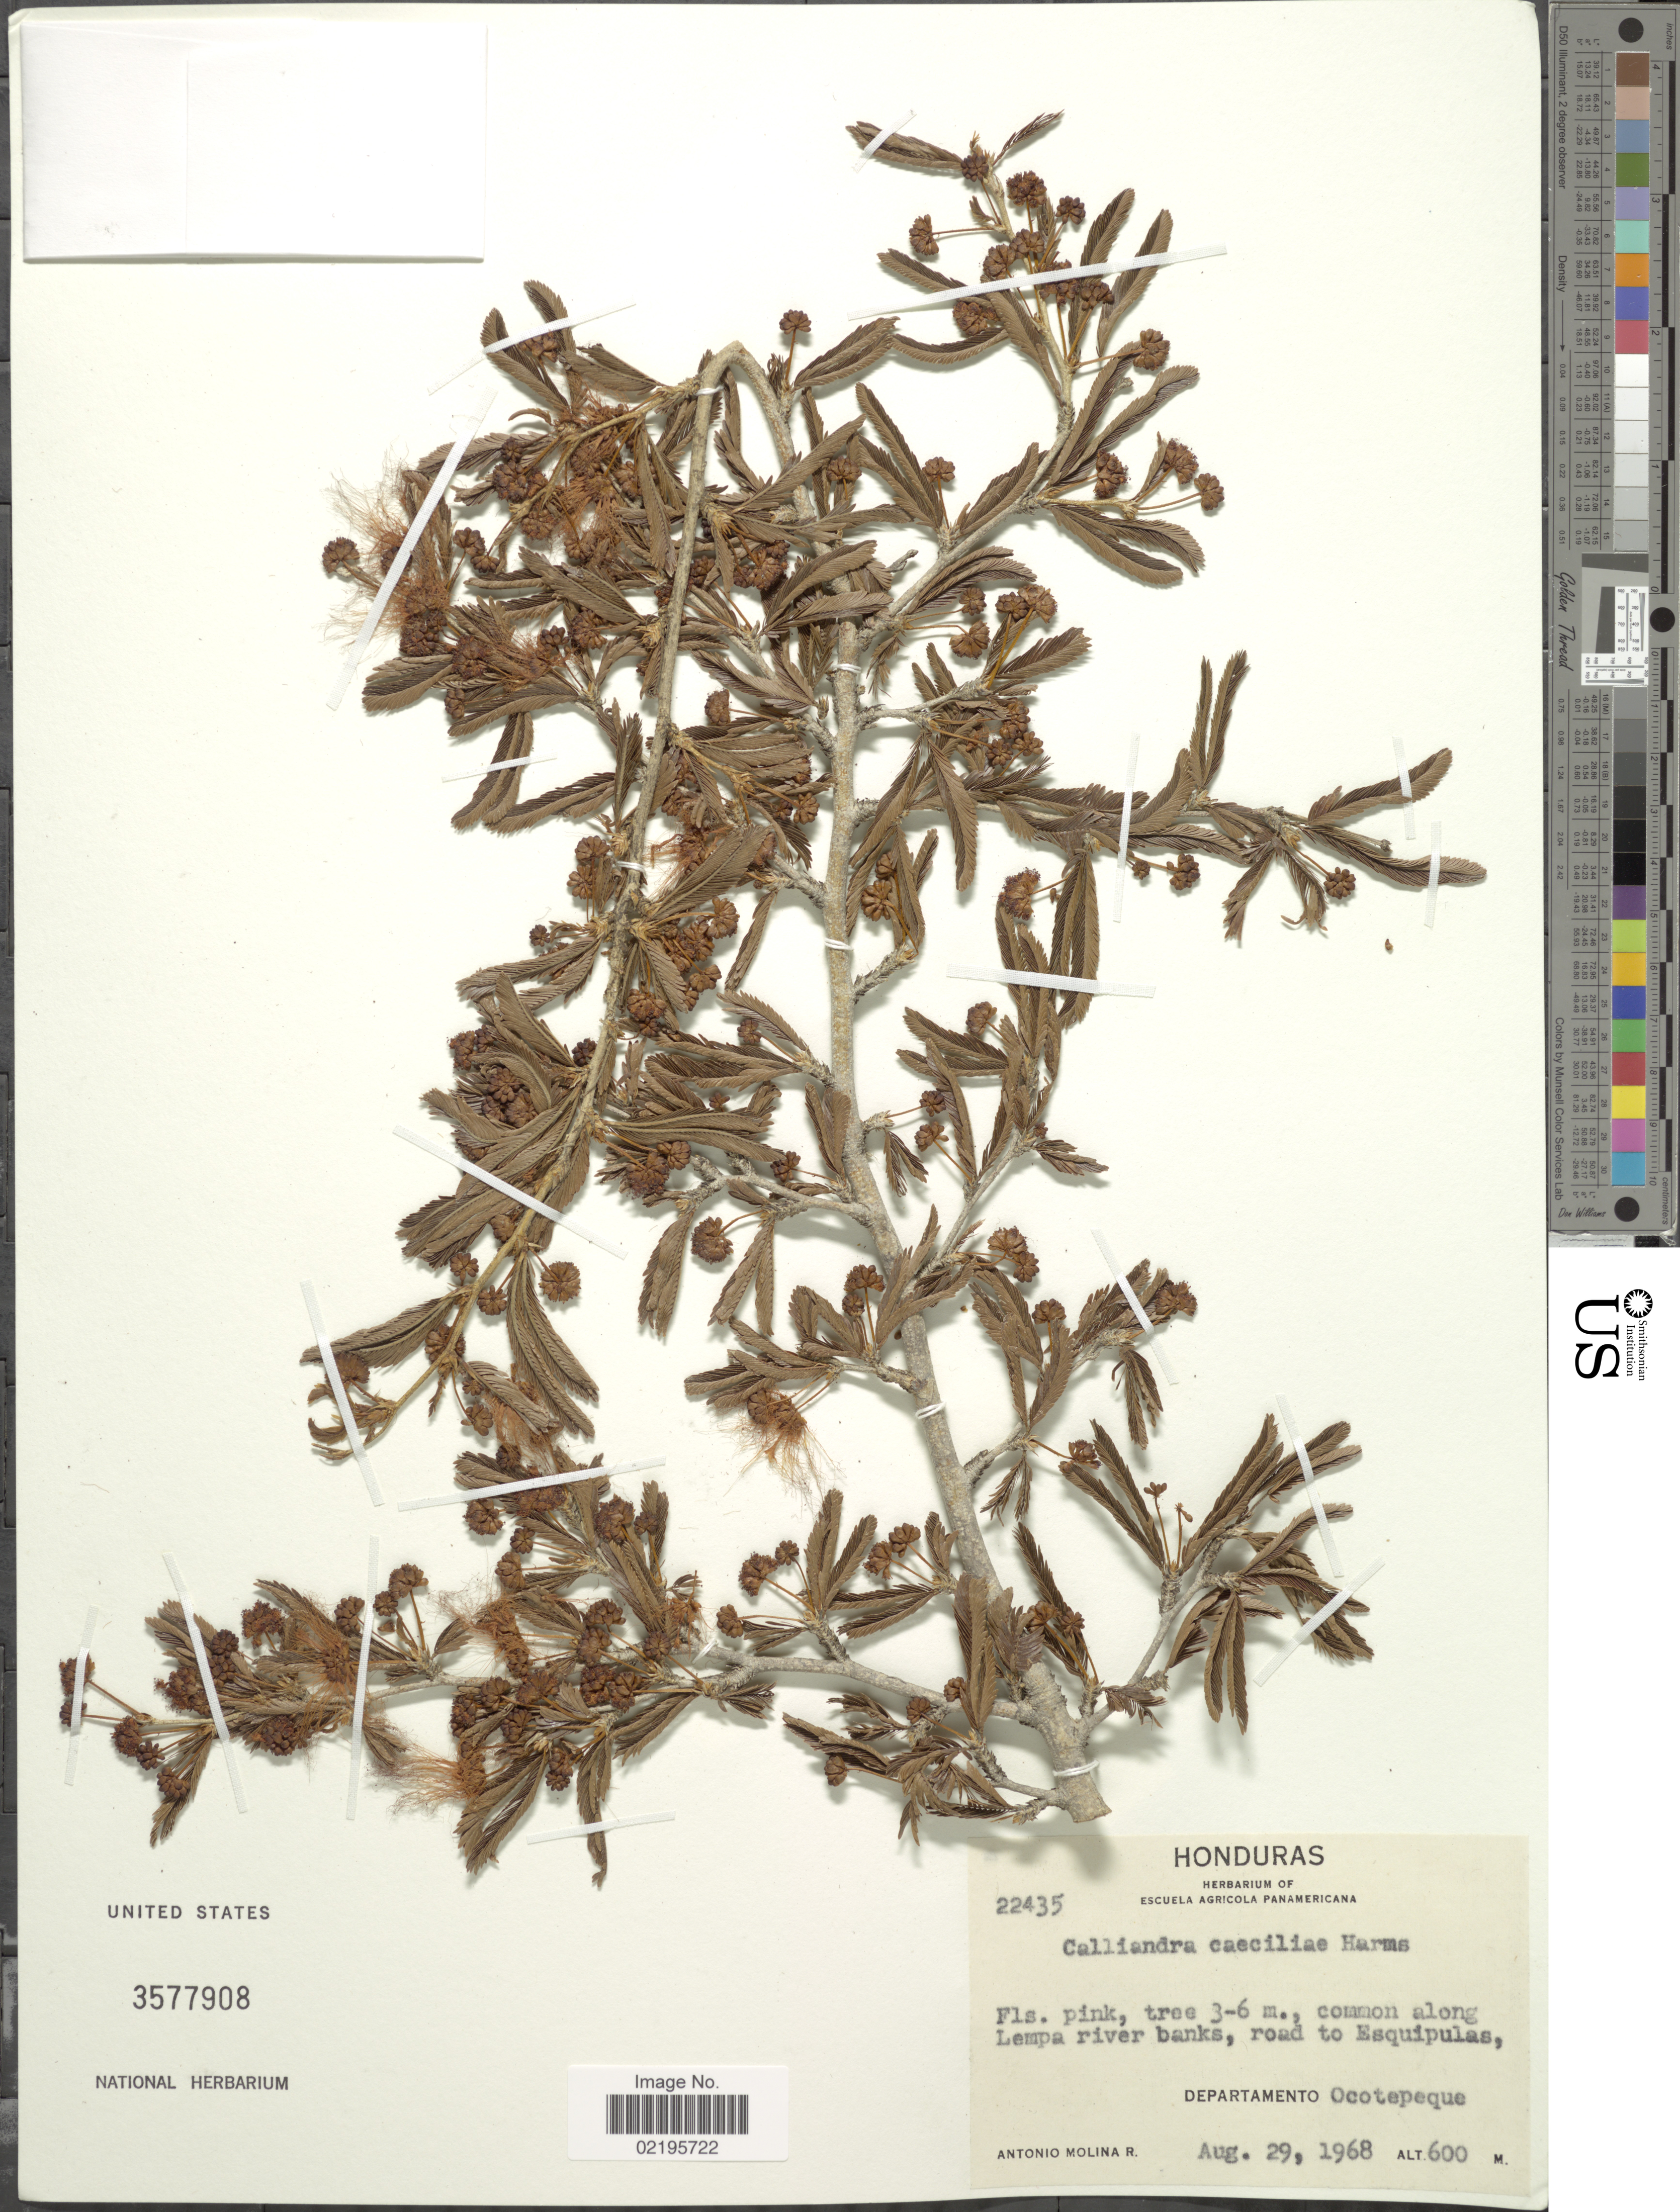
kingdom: Plantae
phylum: Tracheophyta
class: Magnoliopsida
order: Fabales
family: Fabaceae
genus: Calliandra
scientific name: Calliandra caeciliae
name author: Harms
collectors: A. Molina R.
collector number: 22435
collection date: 1968-08-29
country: Honduras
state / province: Ocotepeque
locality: Common along Lempa river banks, road to Esquipulas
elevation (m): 600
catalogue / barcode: US 3577908